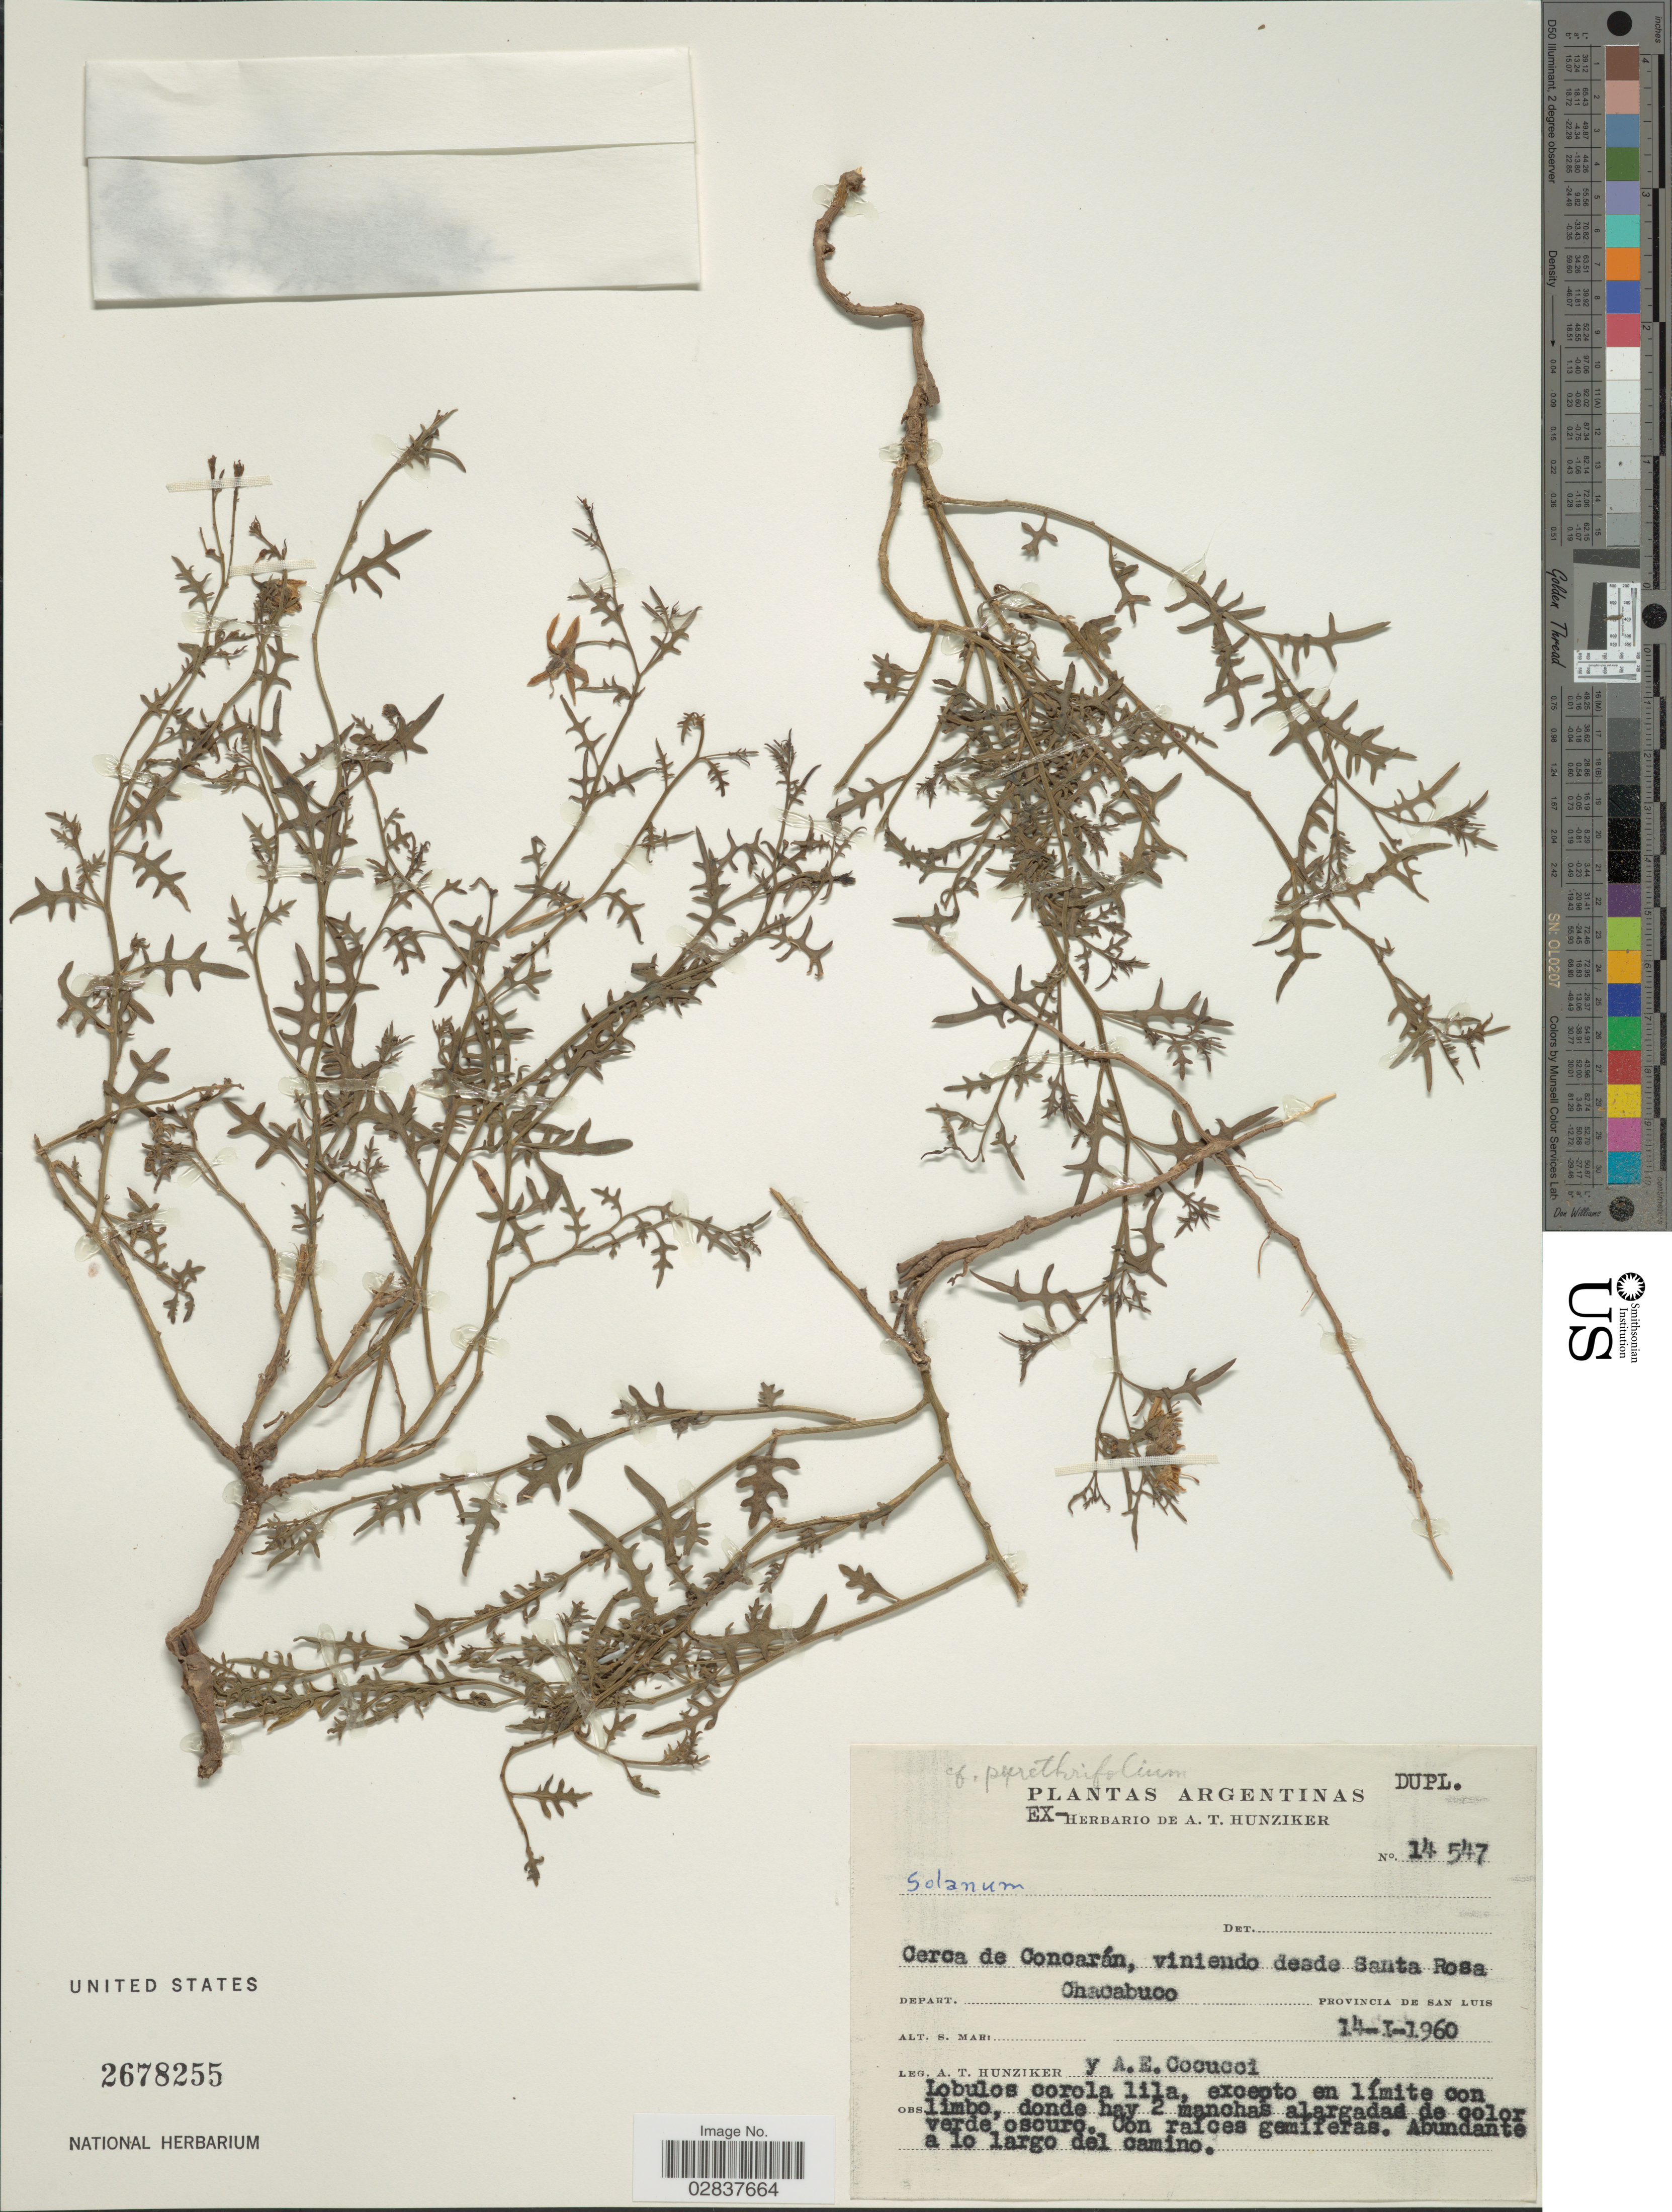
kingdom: Plantae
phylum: Tracheophyta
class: Magnoliopsida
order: Solanales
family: Solanaceae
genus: Solanum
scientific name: Solanum pyrethrifolium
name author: Griseb.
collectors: A. T. Hunziker & A. Cocucci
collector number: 14547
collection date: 1960-01-14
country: Argentina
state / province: San Luis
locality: Cerca de Concarán, viniendo desde Santa Rosa. Depart. Chacabuco.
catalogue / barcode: US 2678255